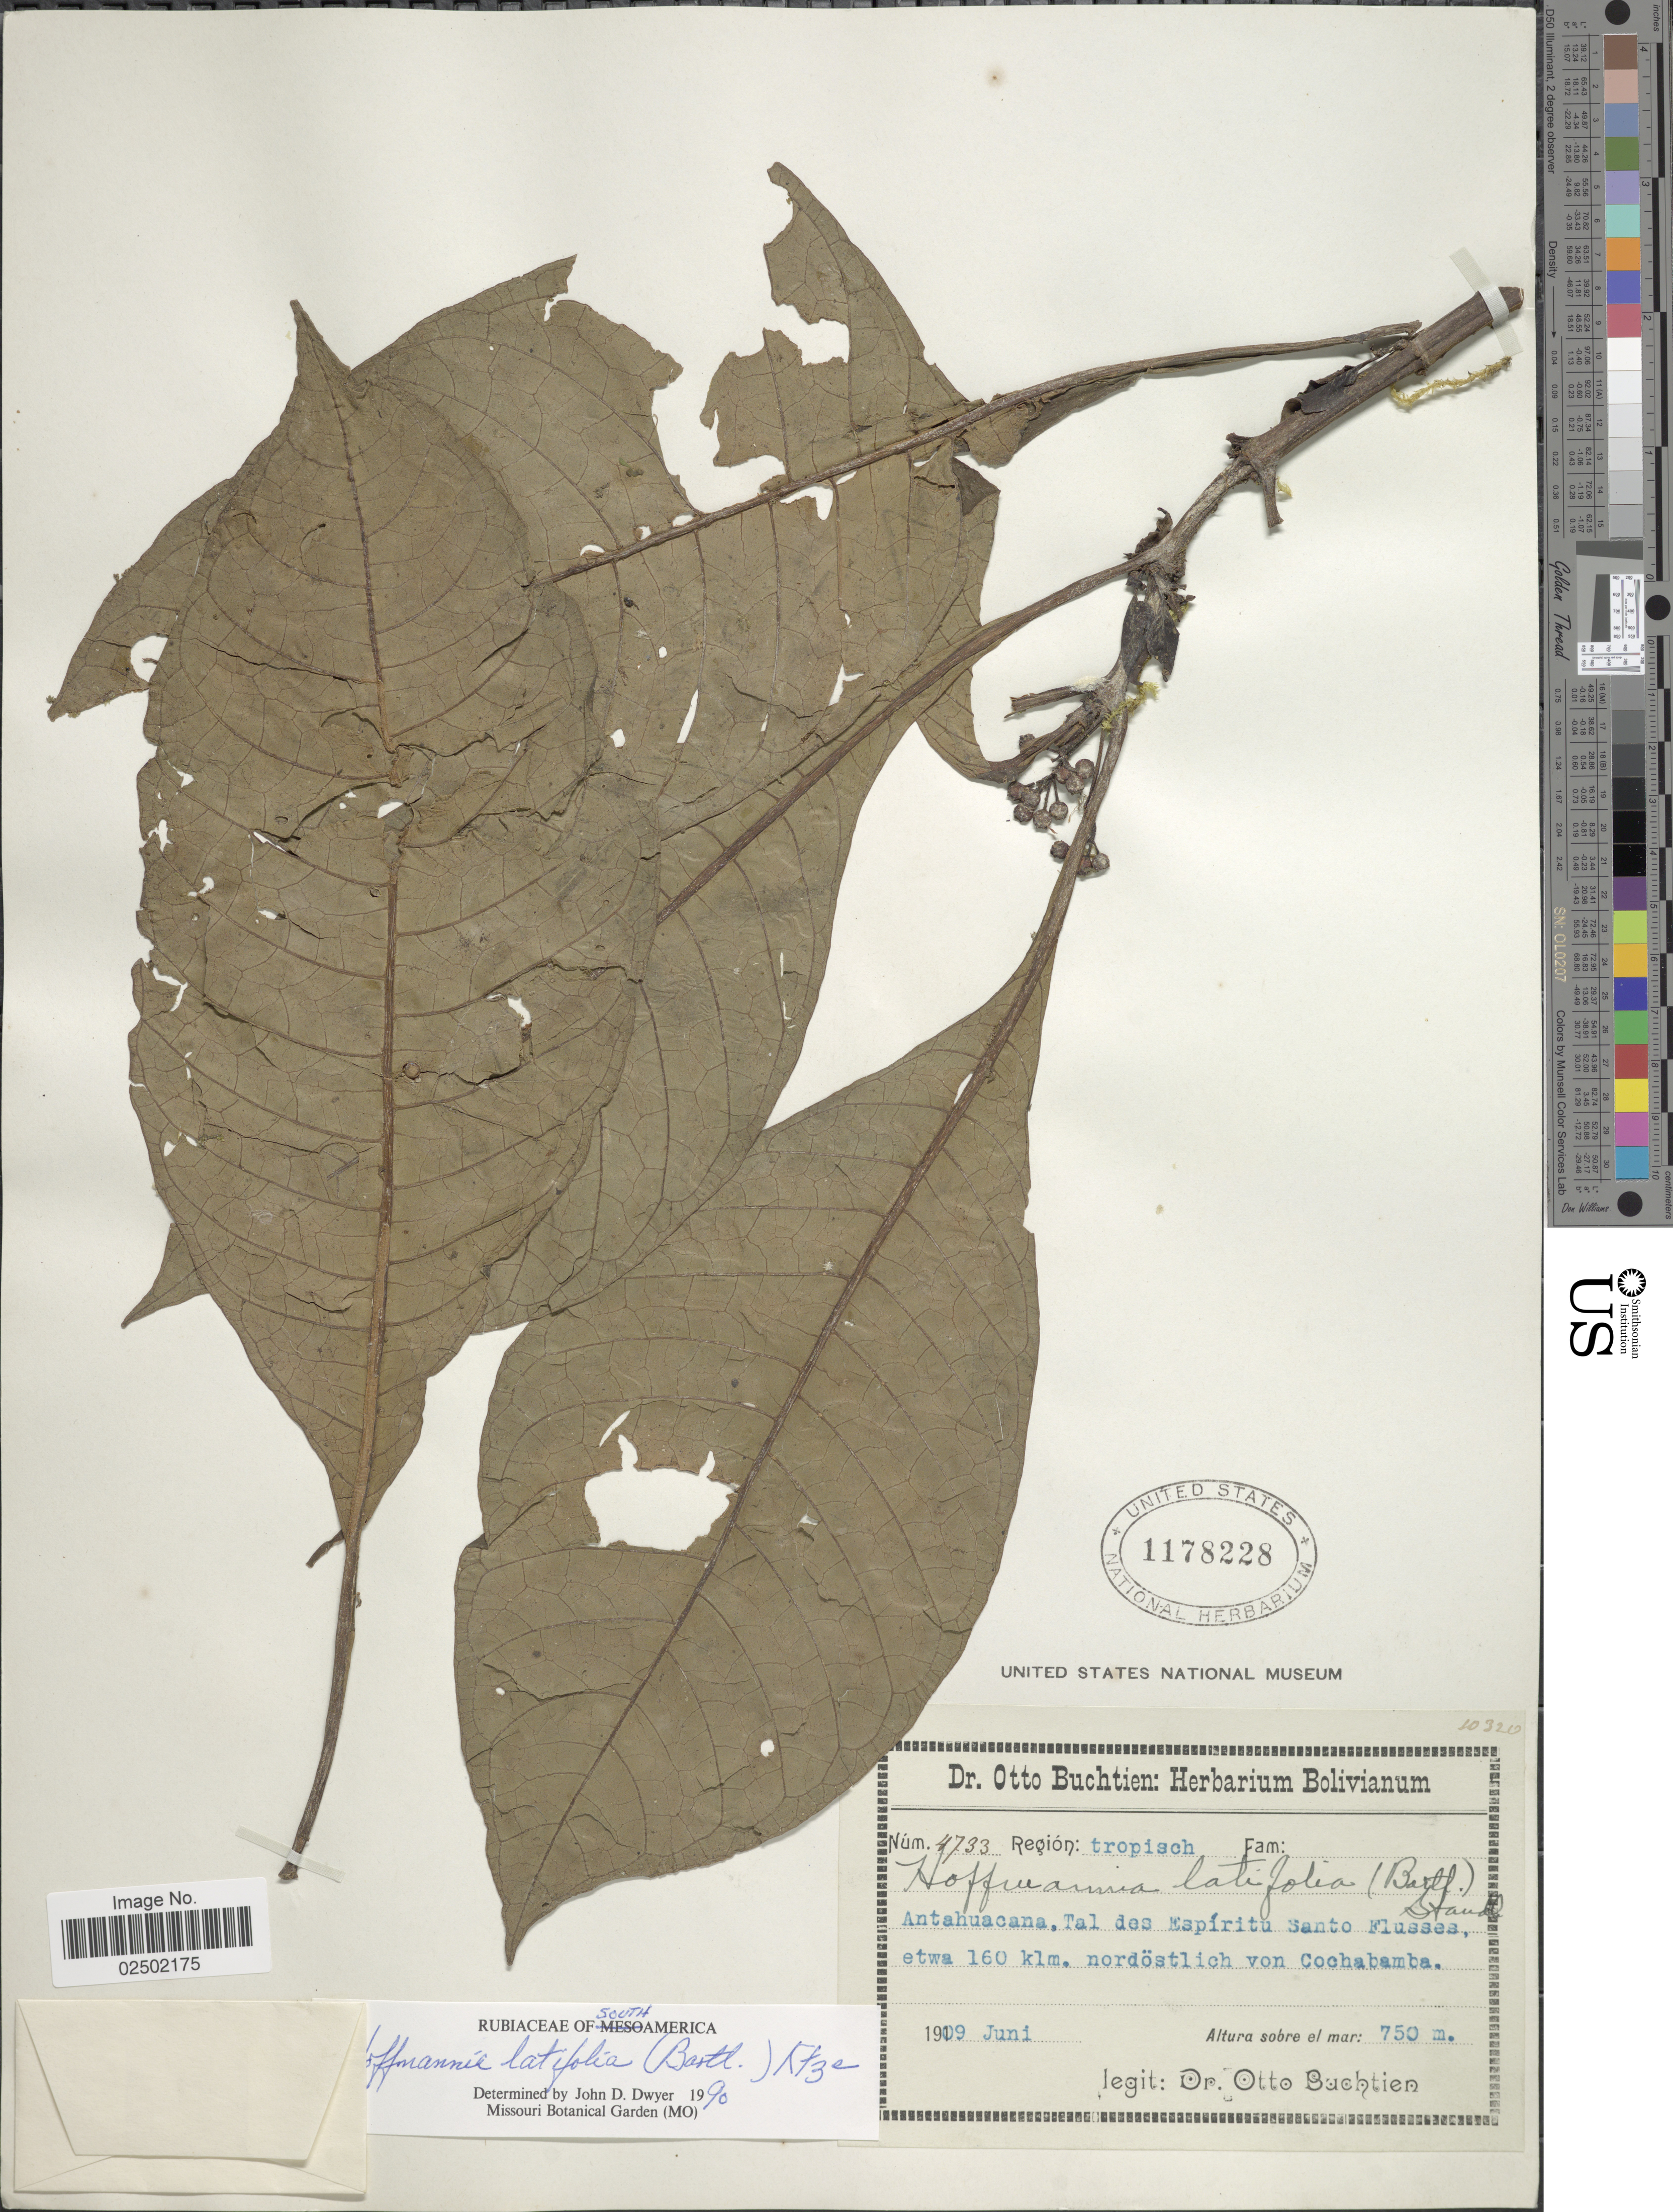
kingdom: Plantae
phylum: Tracheophyta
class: Magnoliopsida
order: Gentianales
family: Rubiaceae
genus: Hoffmannia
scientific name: Hoffmannia latifolia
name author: (Bartl.) Kuntze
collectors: O. Buchtien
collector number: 4733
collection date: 1919-06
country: Bolivia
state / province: Cochabamba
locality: Antahuacana, Tal des Espiritu Santo Flusses, etwa 160 klm. nordostlich von Cochabamba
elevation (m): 750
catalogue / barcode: US 1178228